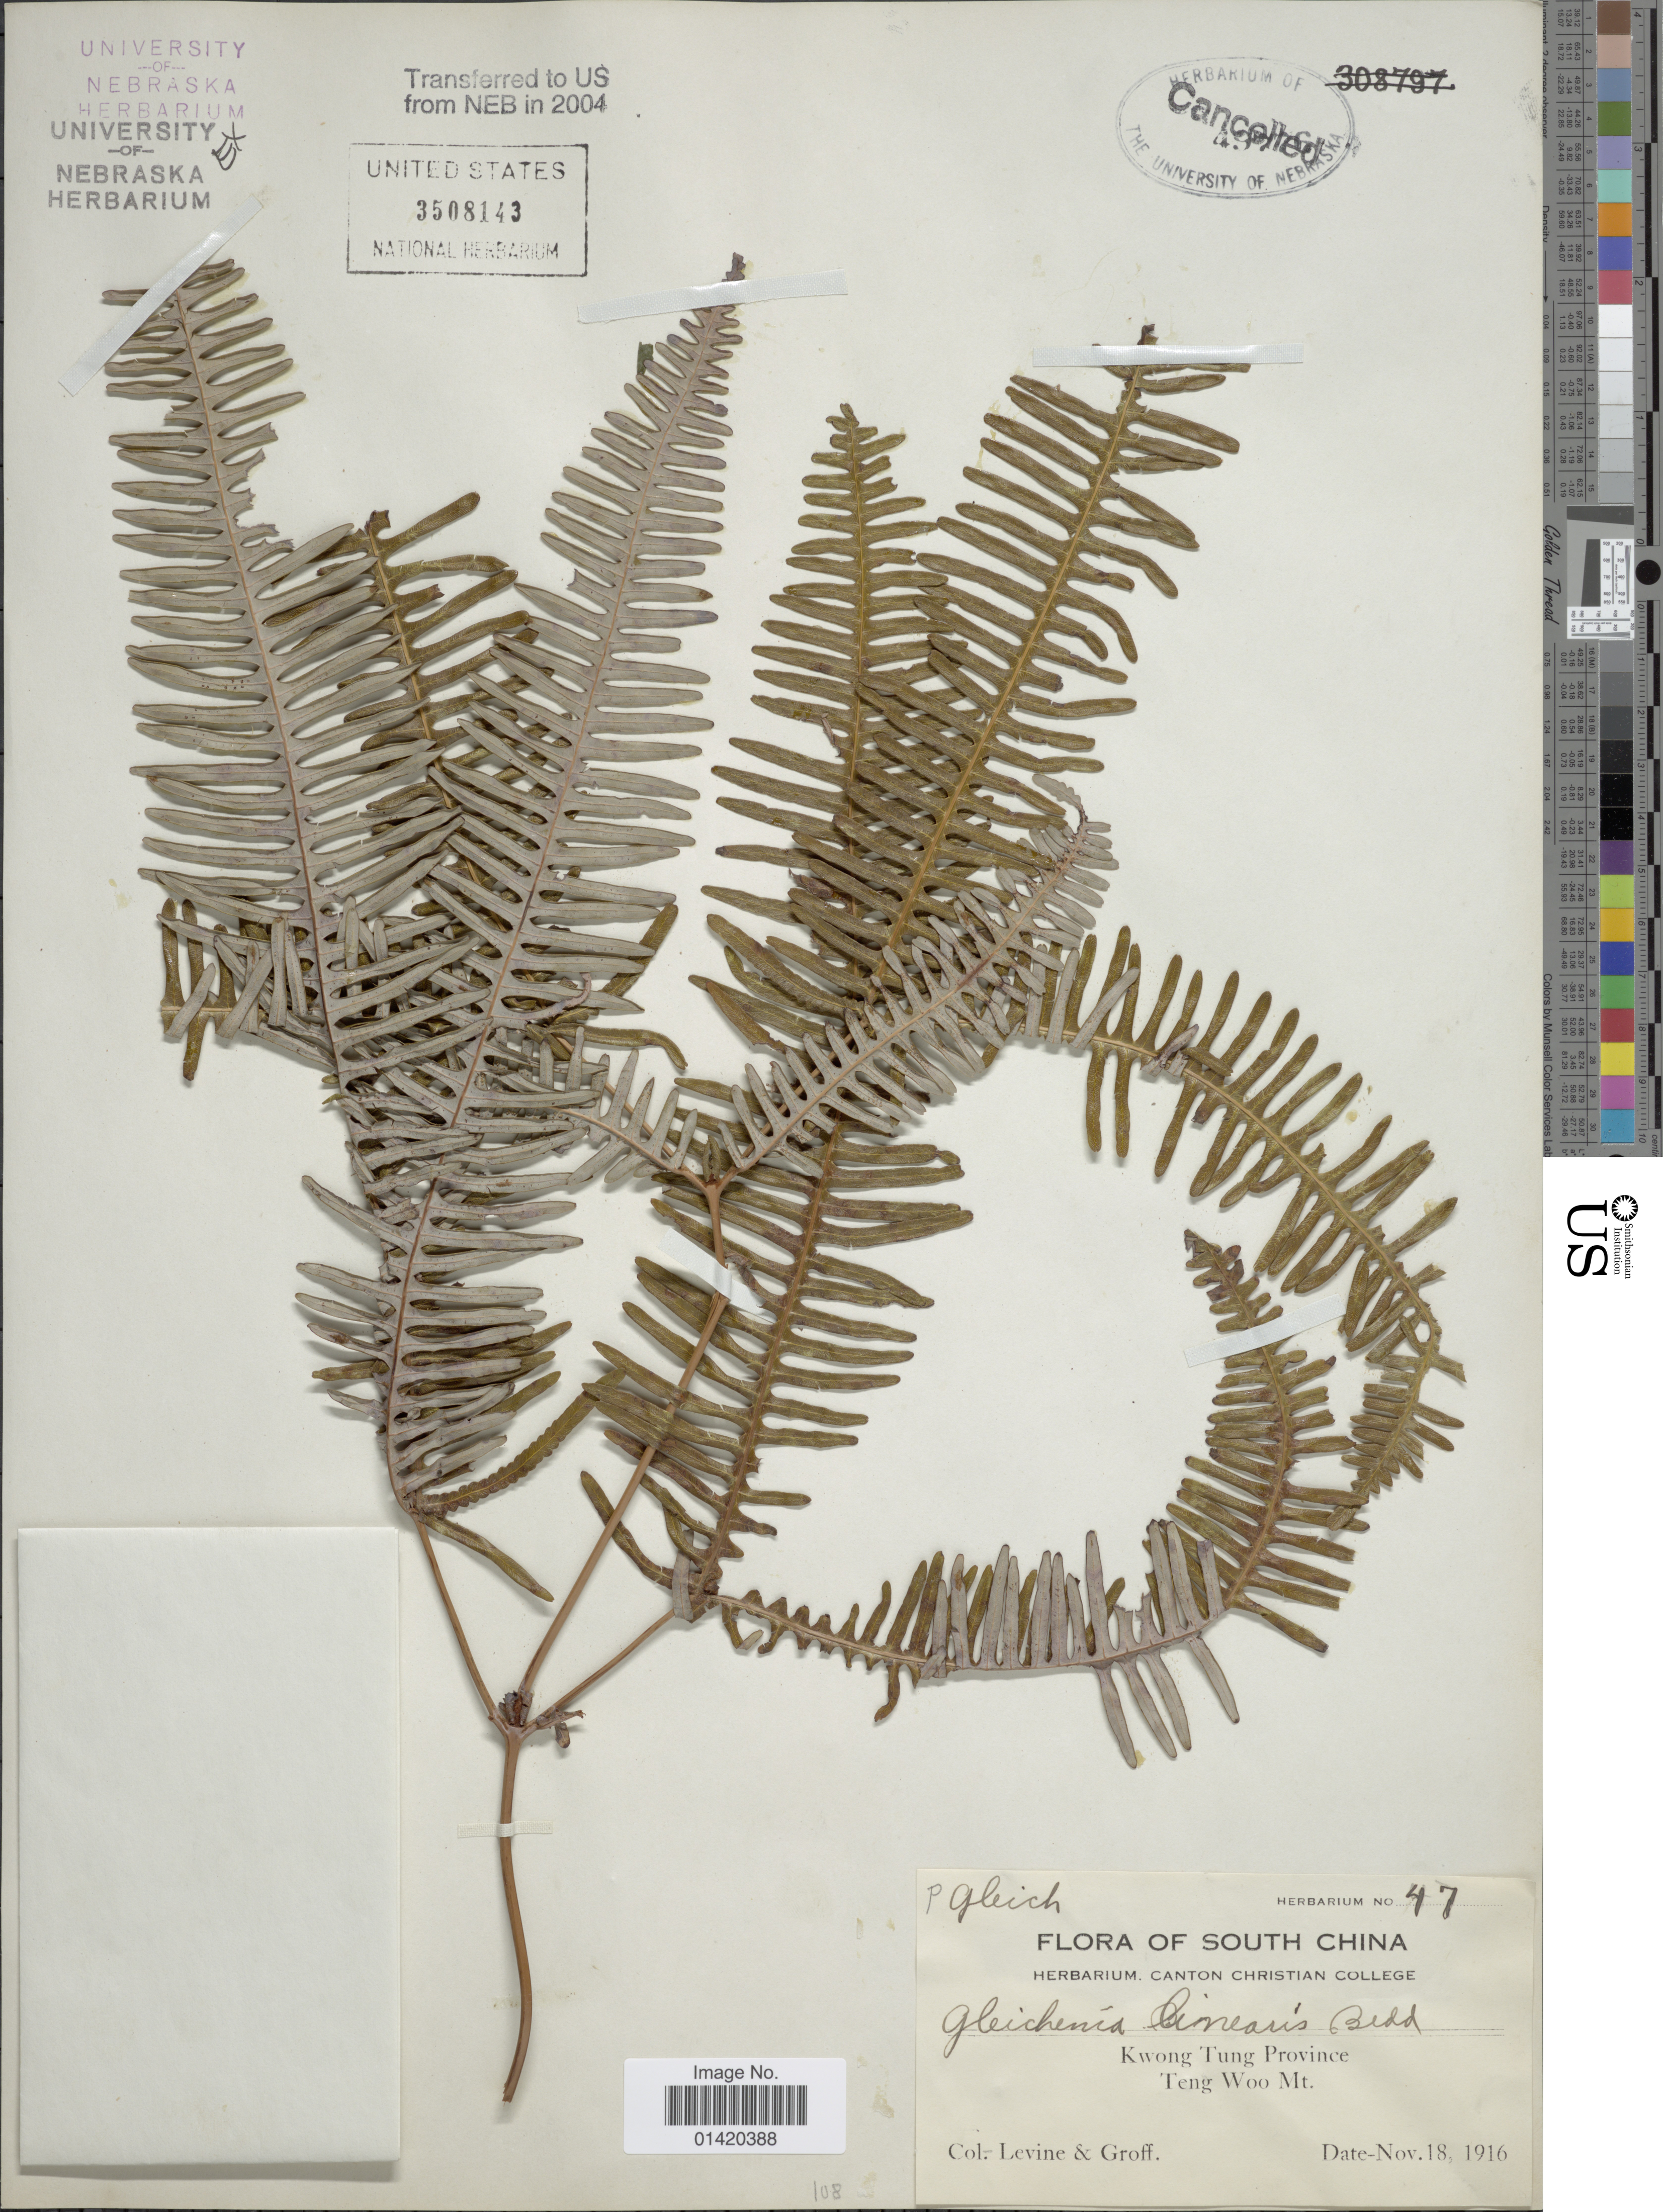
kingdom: Plantae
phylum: Tracheophyta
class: Polypodiopsida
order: Gleicheniales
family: Gleicheniaceae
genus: Dicranopteris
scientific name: Dicranopteris linearis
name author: (Burm. f.) Underw.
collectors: -. Levine & -- Groff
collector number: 47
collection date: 1916-11-18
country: China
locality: South China, Kwong Tung Province, Teng Woo Mt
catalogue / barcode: US 3508143